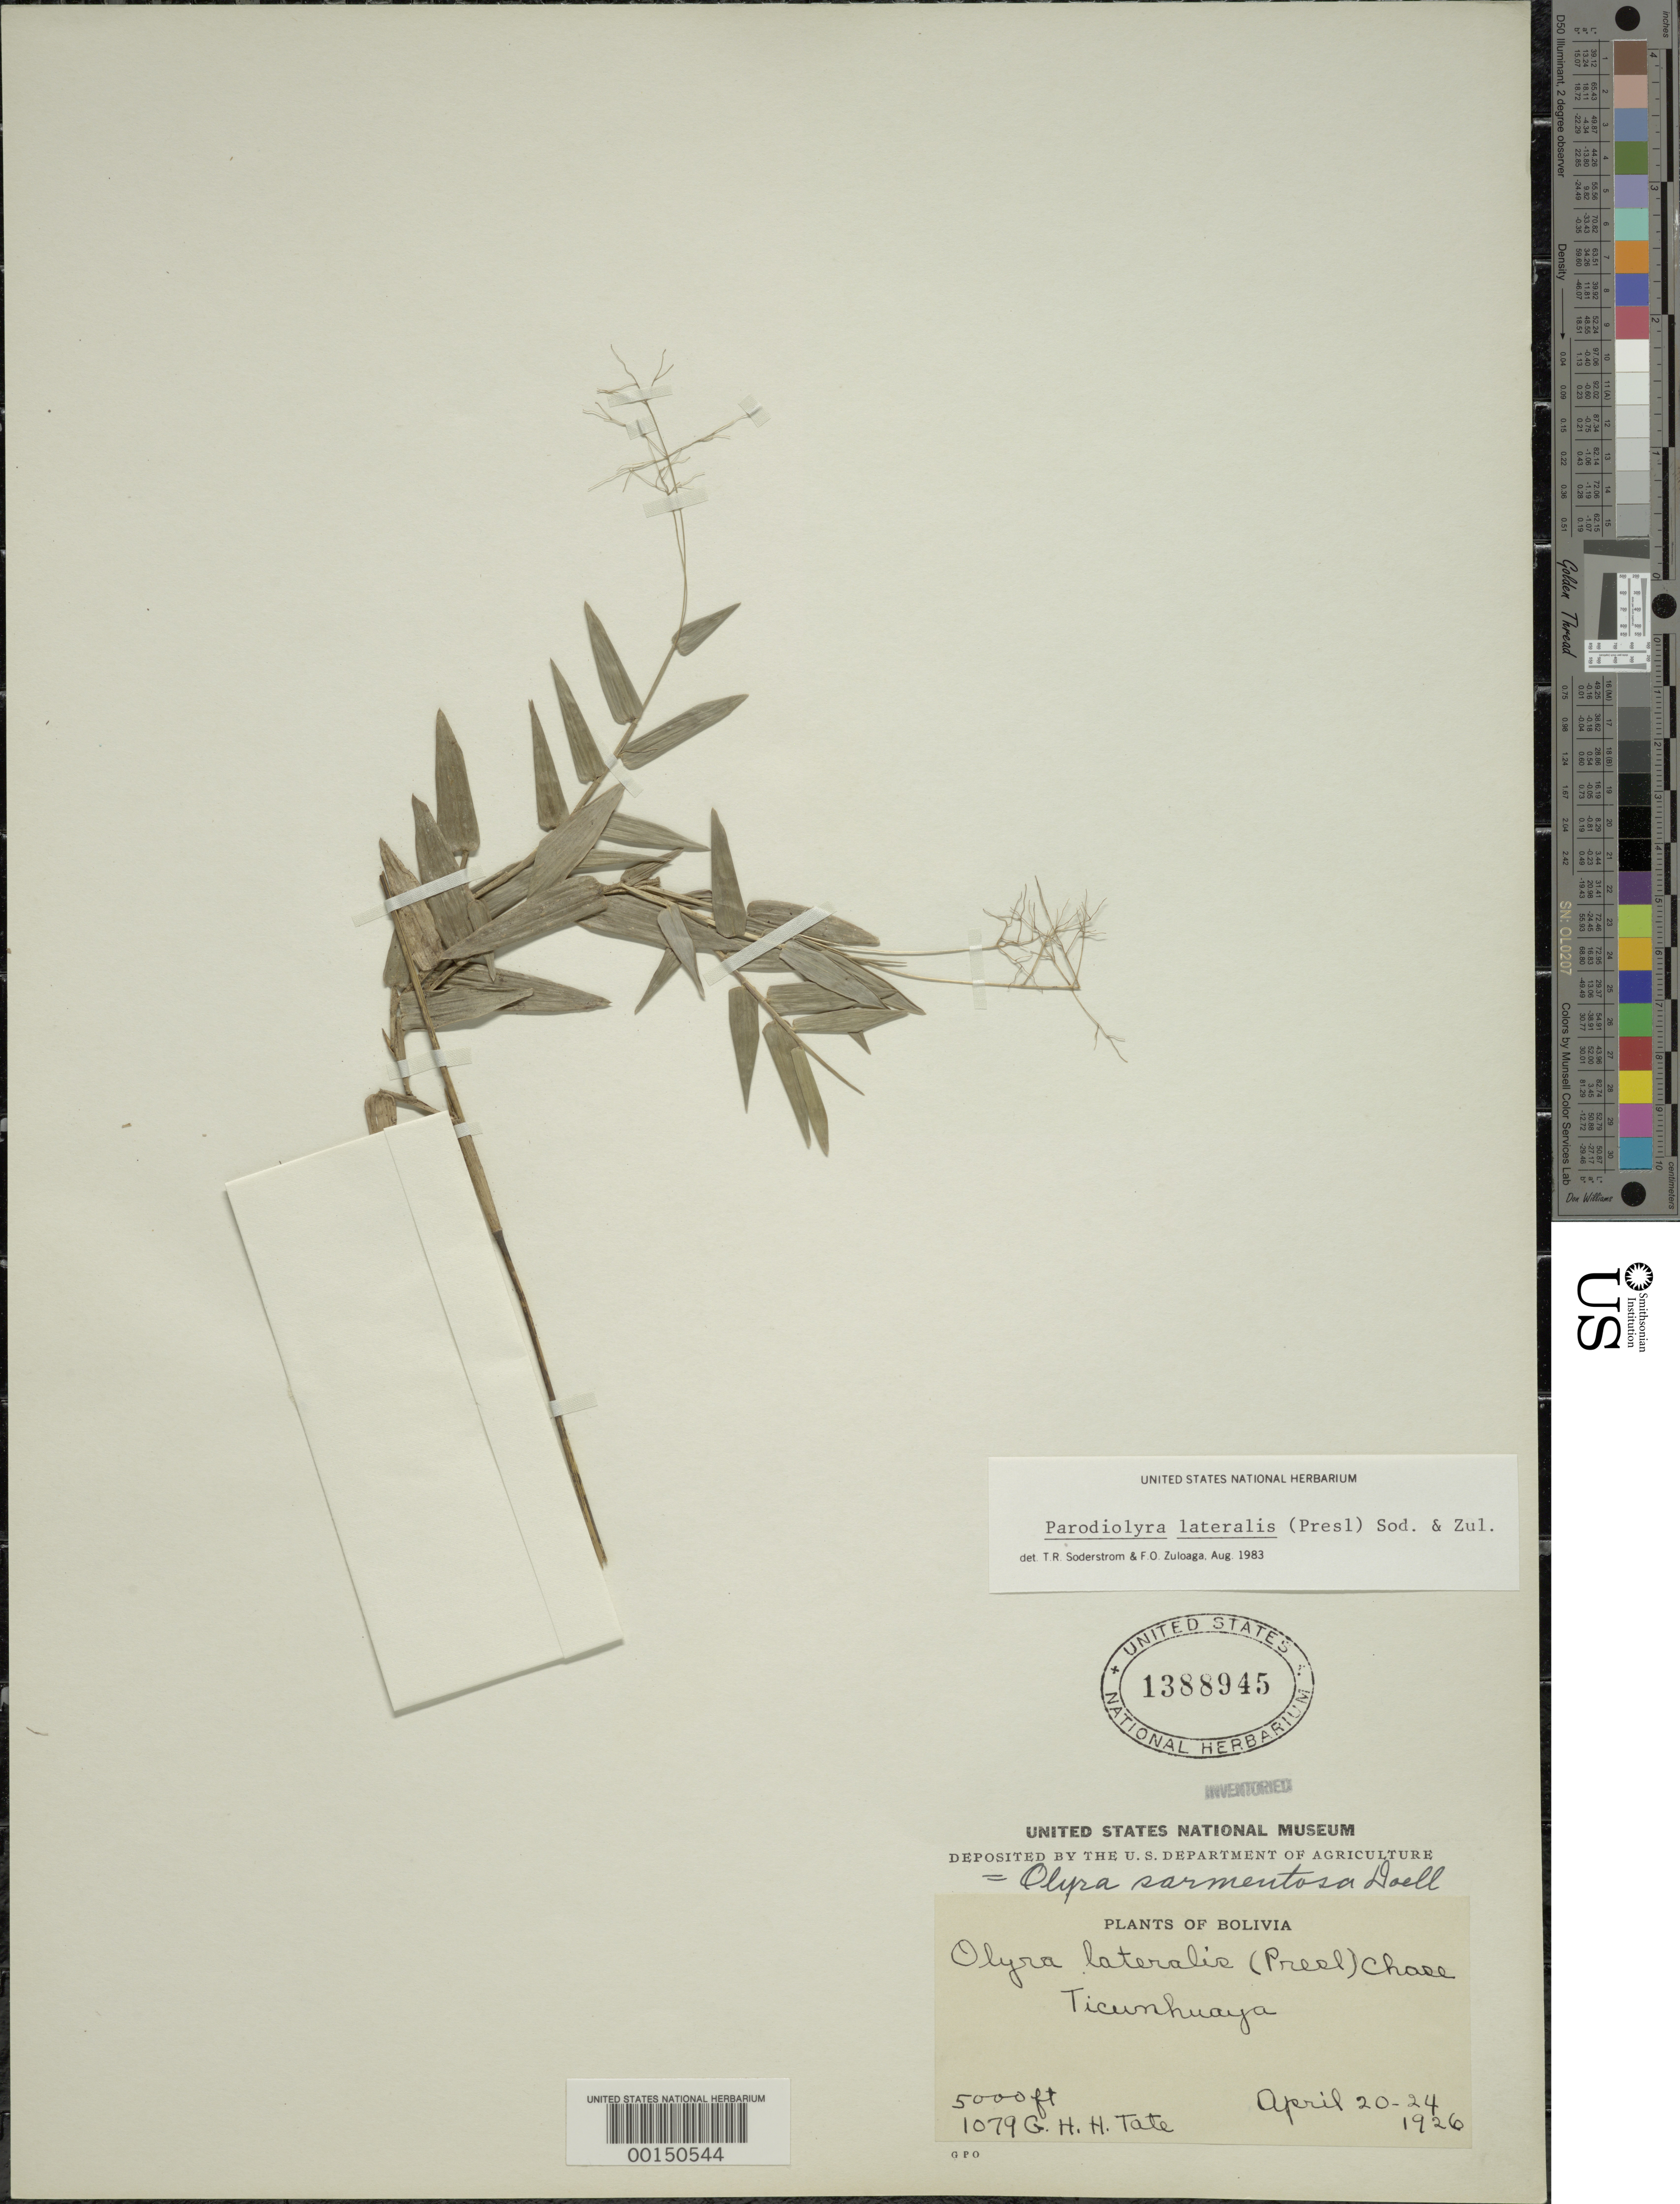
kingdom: Plantae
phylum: Tracheophyta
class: Liliopsida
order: Poales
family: Poaceae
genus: Parodiolyra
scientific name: Parodiolyra lateralis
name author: (J. Presl ex Nees) Soderstr. & Zuloaga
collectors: G. Tate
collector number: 1079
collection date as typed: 20 Apr 1926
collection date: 1926-04-20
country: Bolivia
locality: Ticunhuaya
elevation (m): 1525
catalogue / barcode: US 1388945